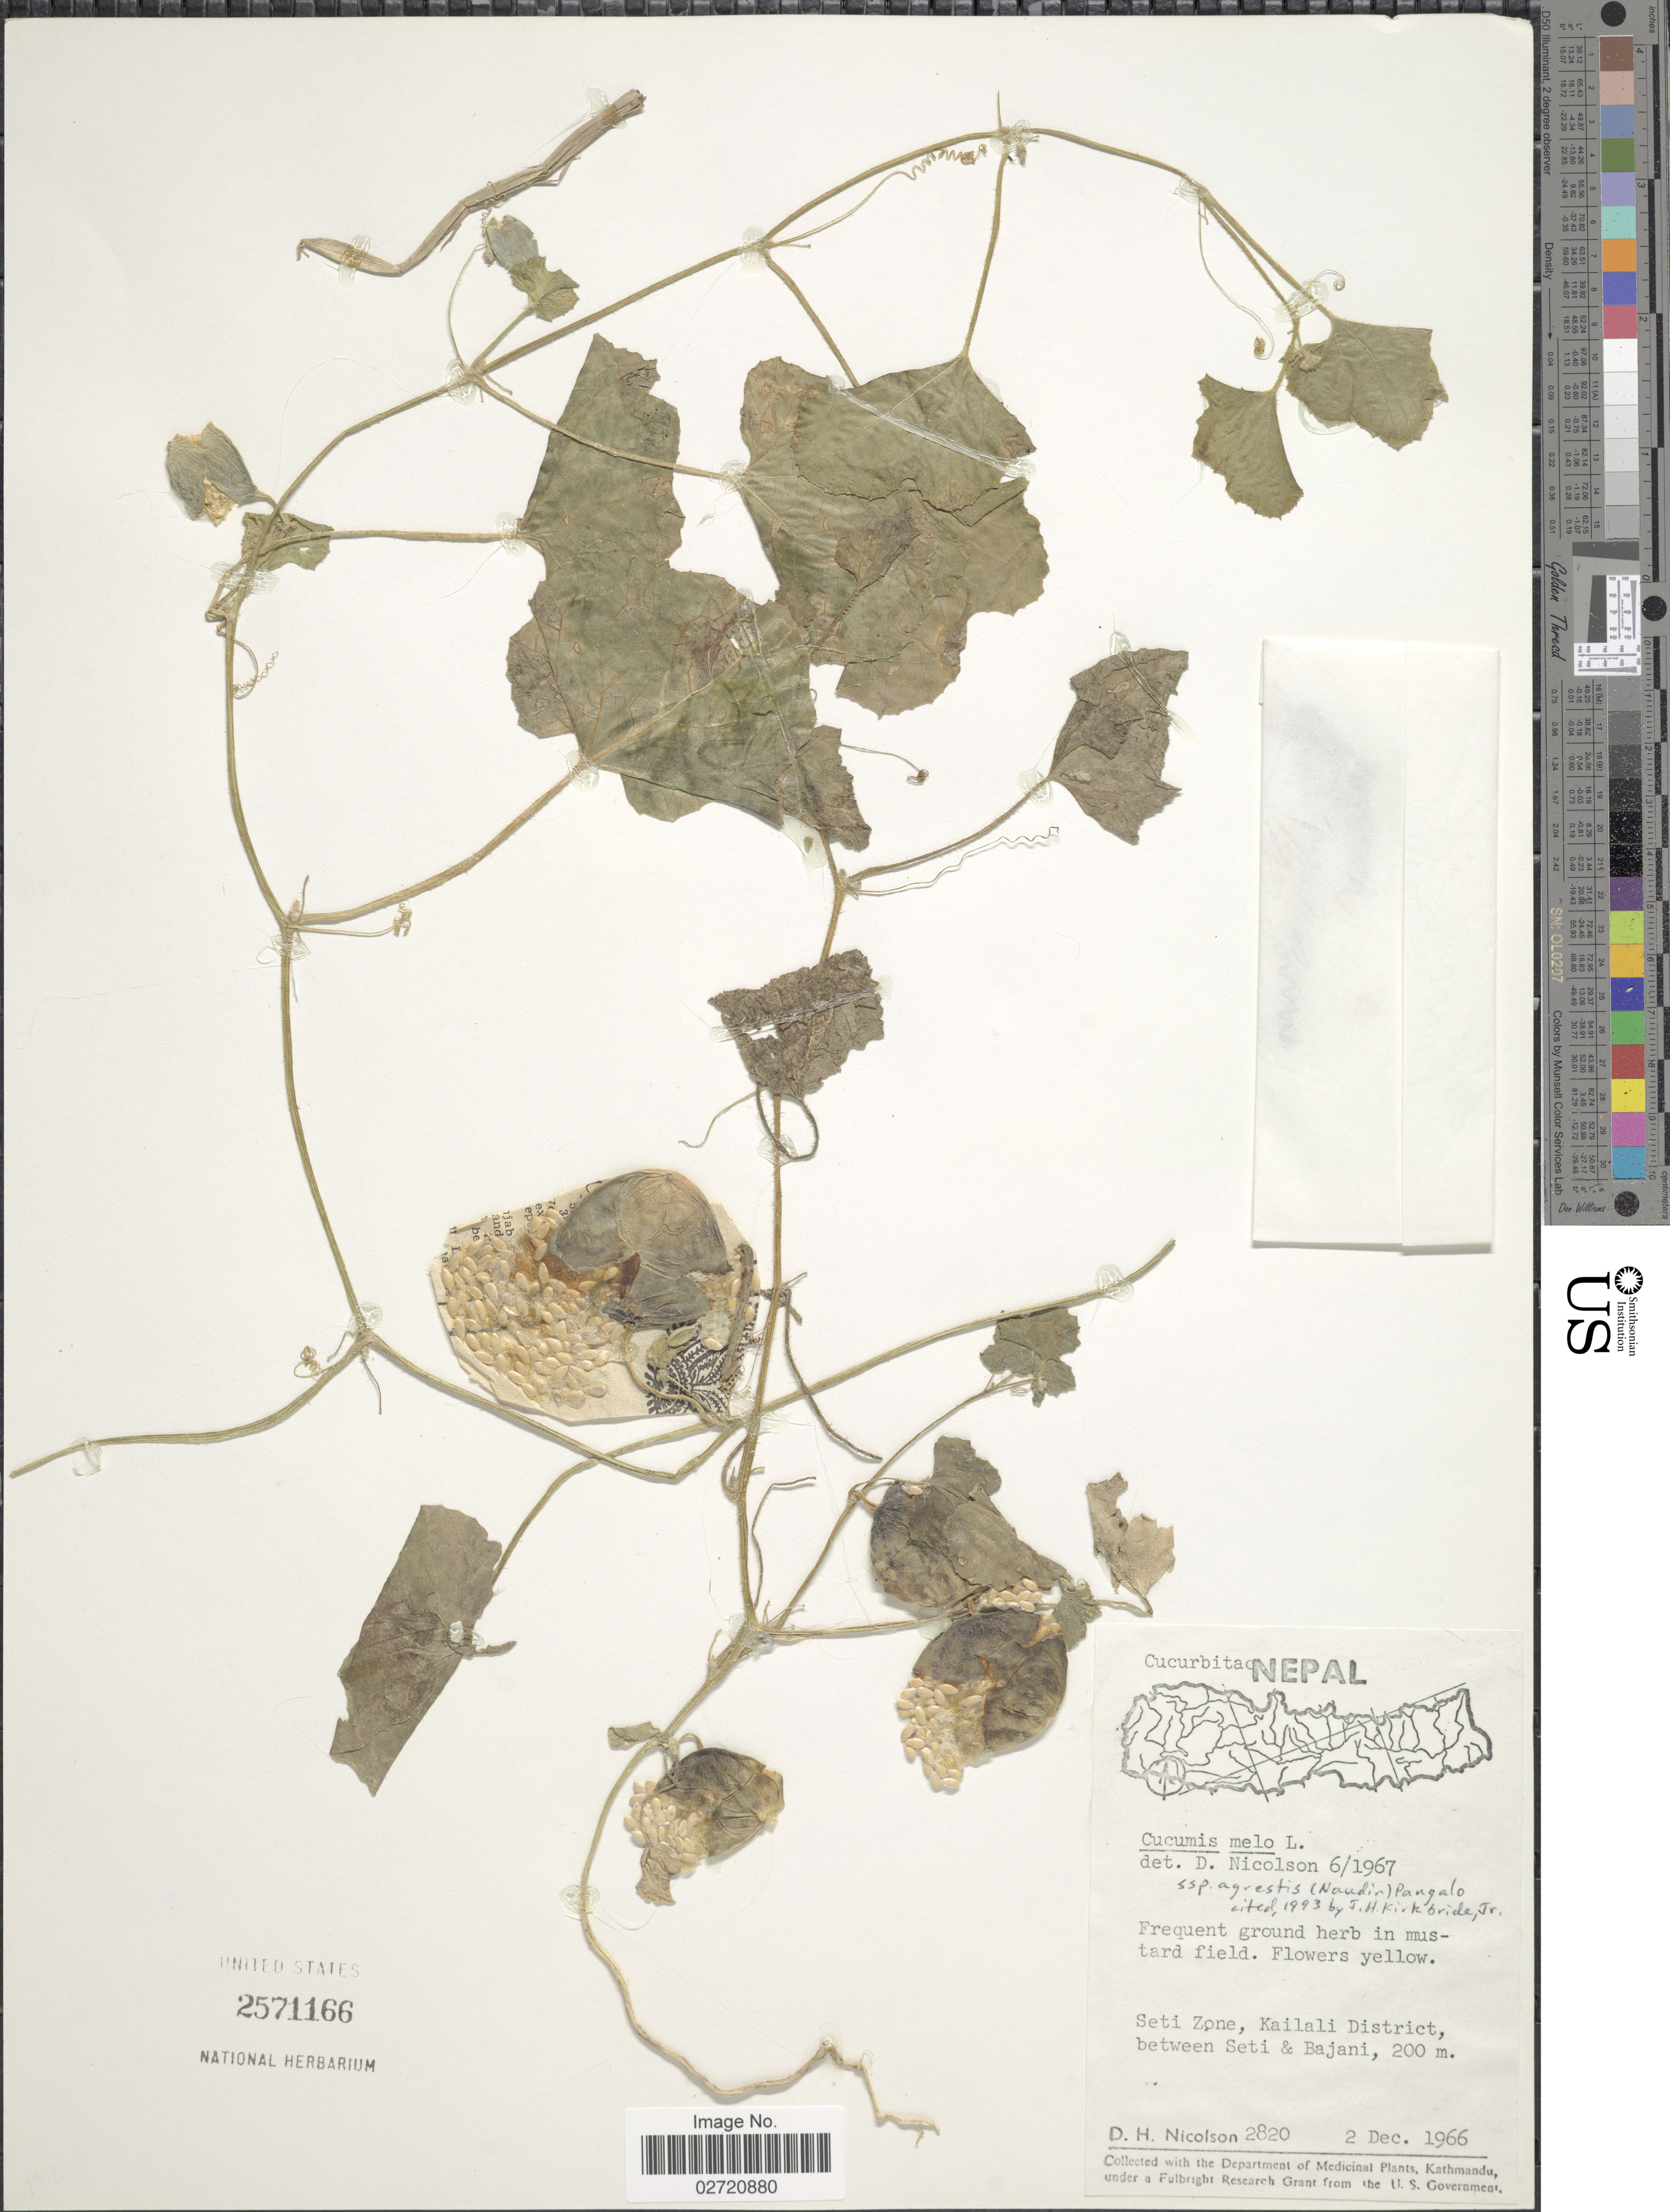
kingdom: Plantae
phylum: Tracheophyta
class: Magnoliopsida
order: Cucurbitales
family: Cucurbitaceae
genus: Cucumis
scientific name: Cucumis melo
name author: L.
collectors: D. H. Nicolson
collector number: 2820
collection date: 1966-12-02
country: Nepal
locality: Seti Zone, Kailali District, between Seti & Bajani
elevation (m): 200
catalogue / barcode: US 2571166